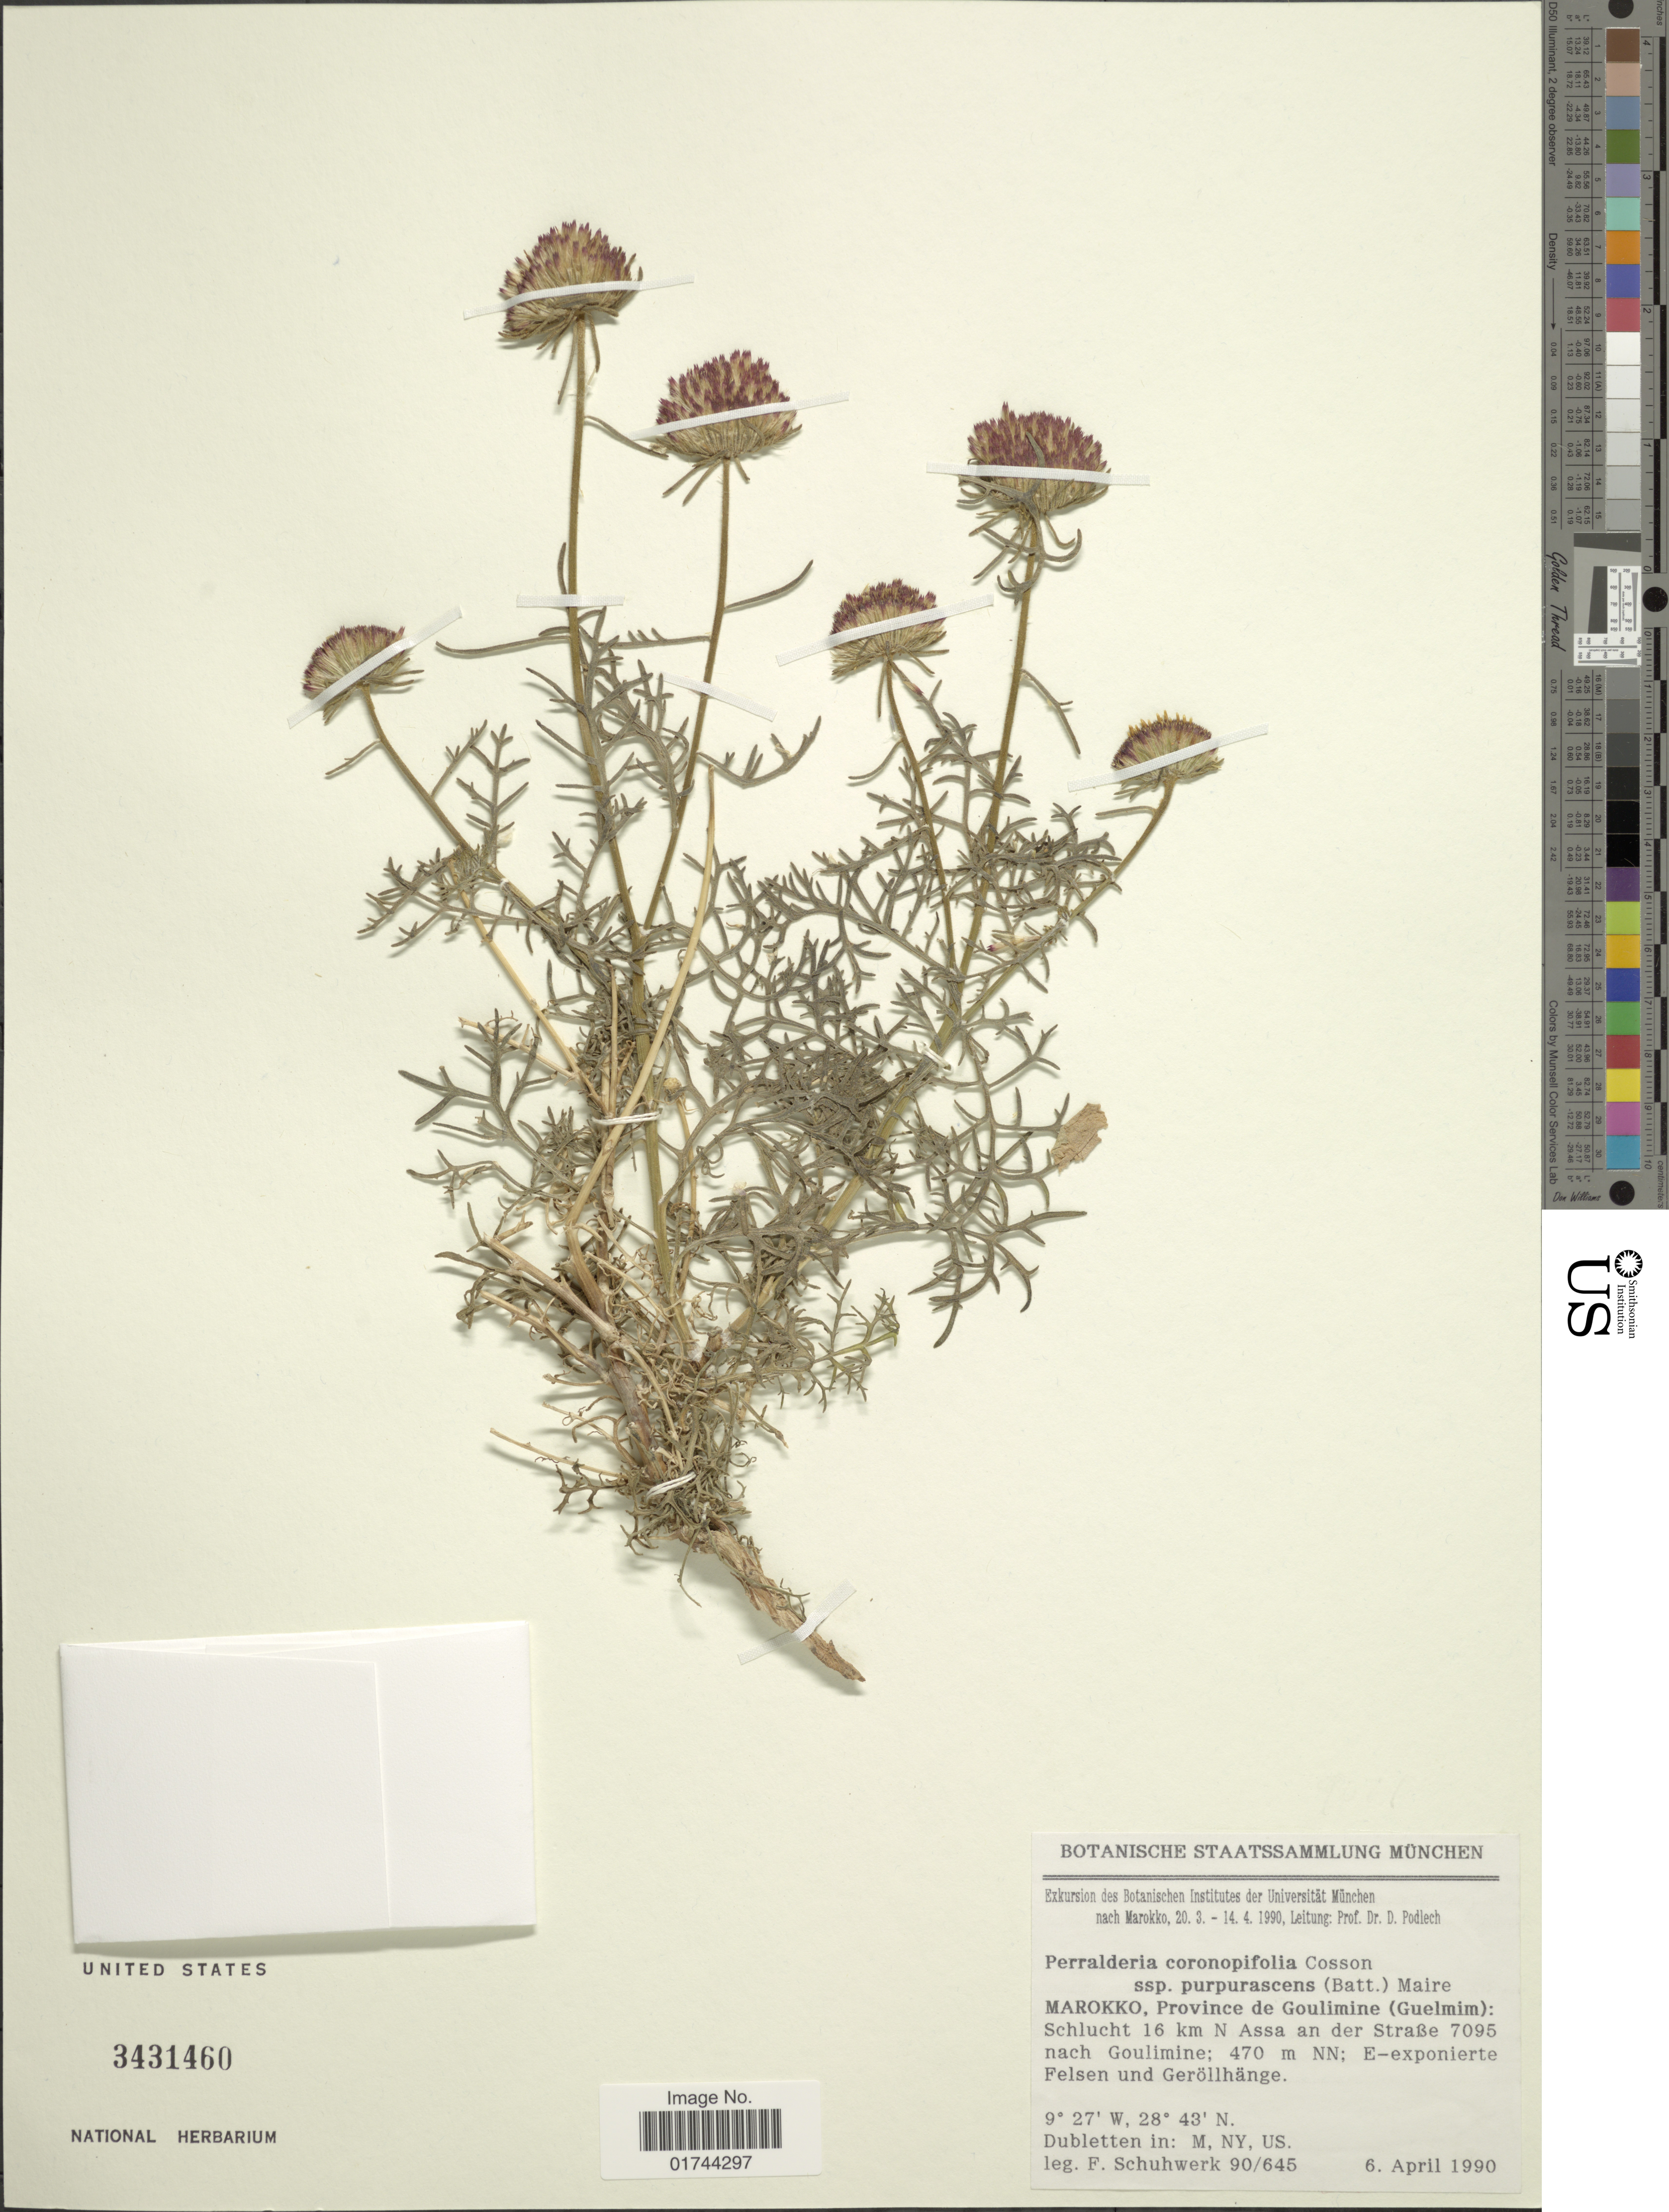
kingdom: Plantae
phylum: Tracheophyta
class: Magnoliopsida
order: Asterales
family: Asteraceae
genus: Perralderia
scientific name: Perralderia coronopifolia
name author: Coss.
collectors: Schuhwerk, F.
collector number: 90/645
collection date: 1990-04-06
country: Morocco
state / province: Guelmim-Es Smara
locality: Province de Goulimine: Schlucht 16 km N Assa an der Strabe 7095 nach Goulimine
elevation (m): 470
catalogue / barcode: US 3431460